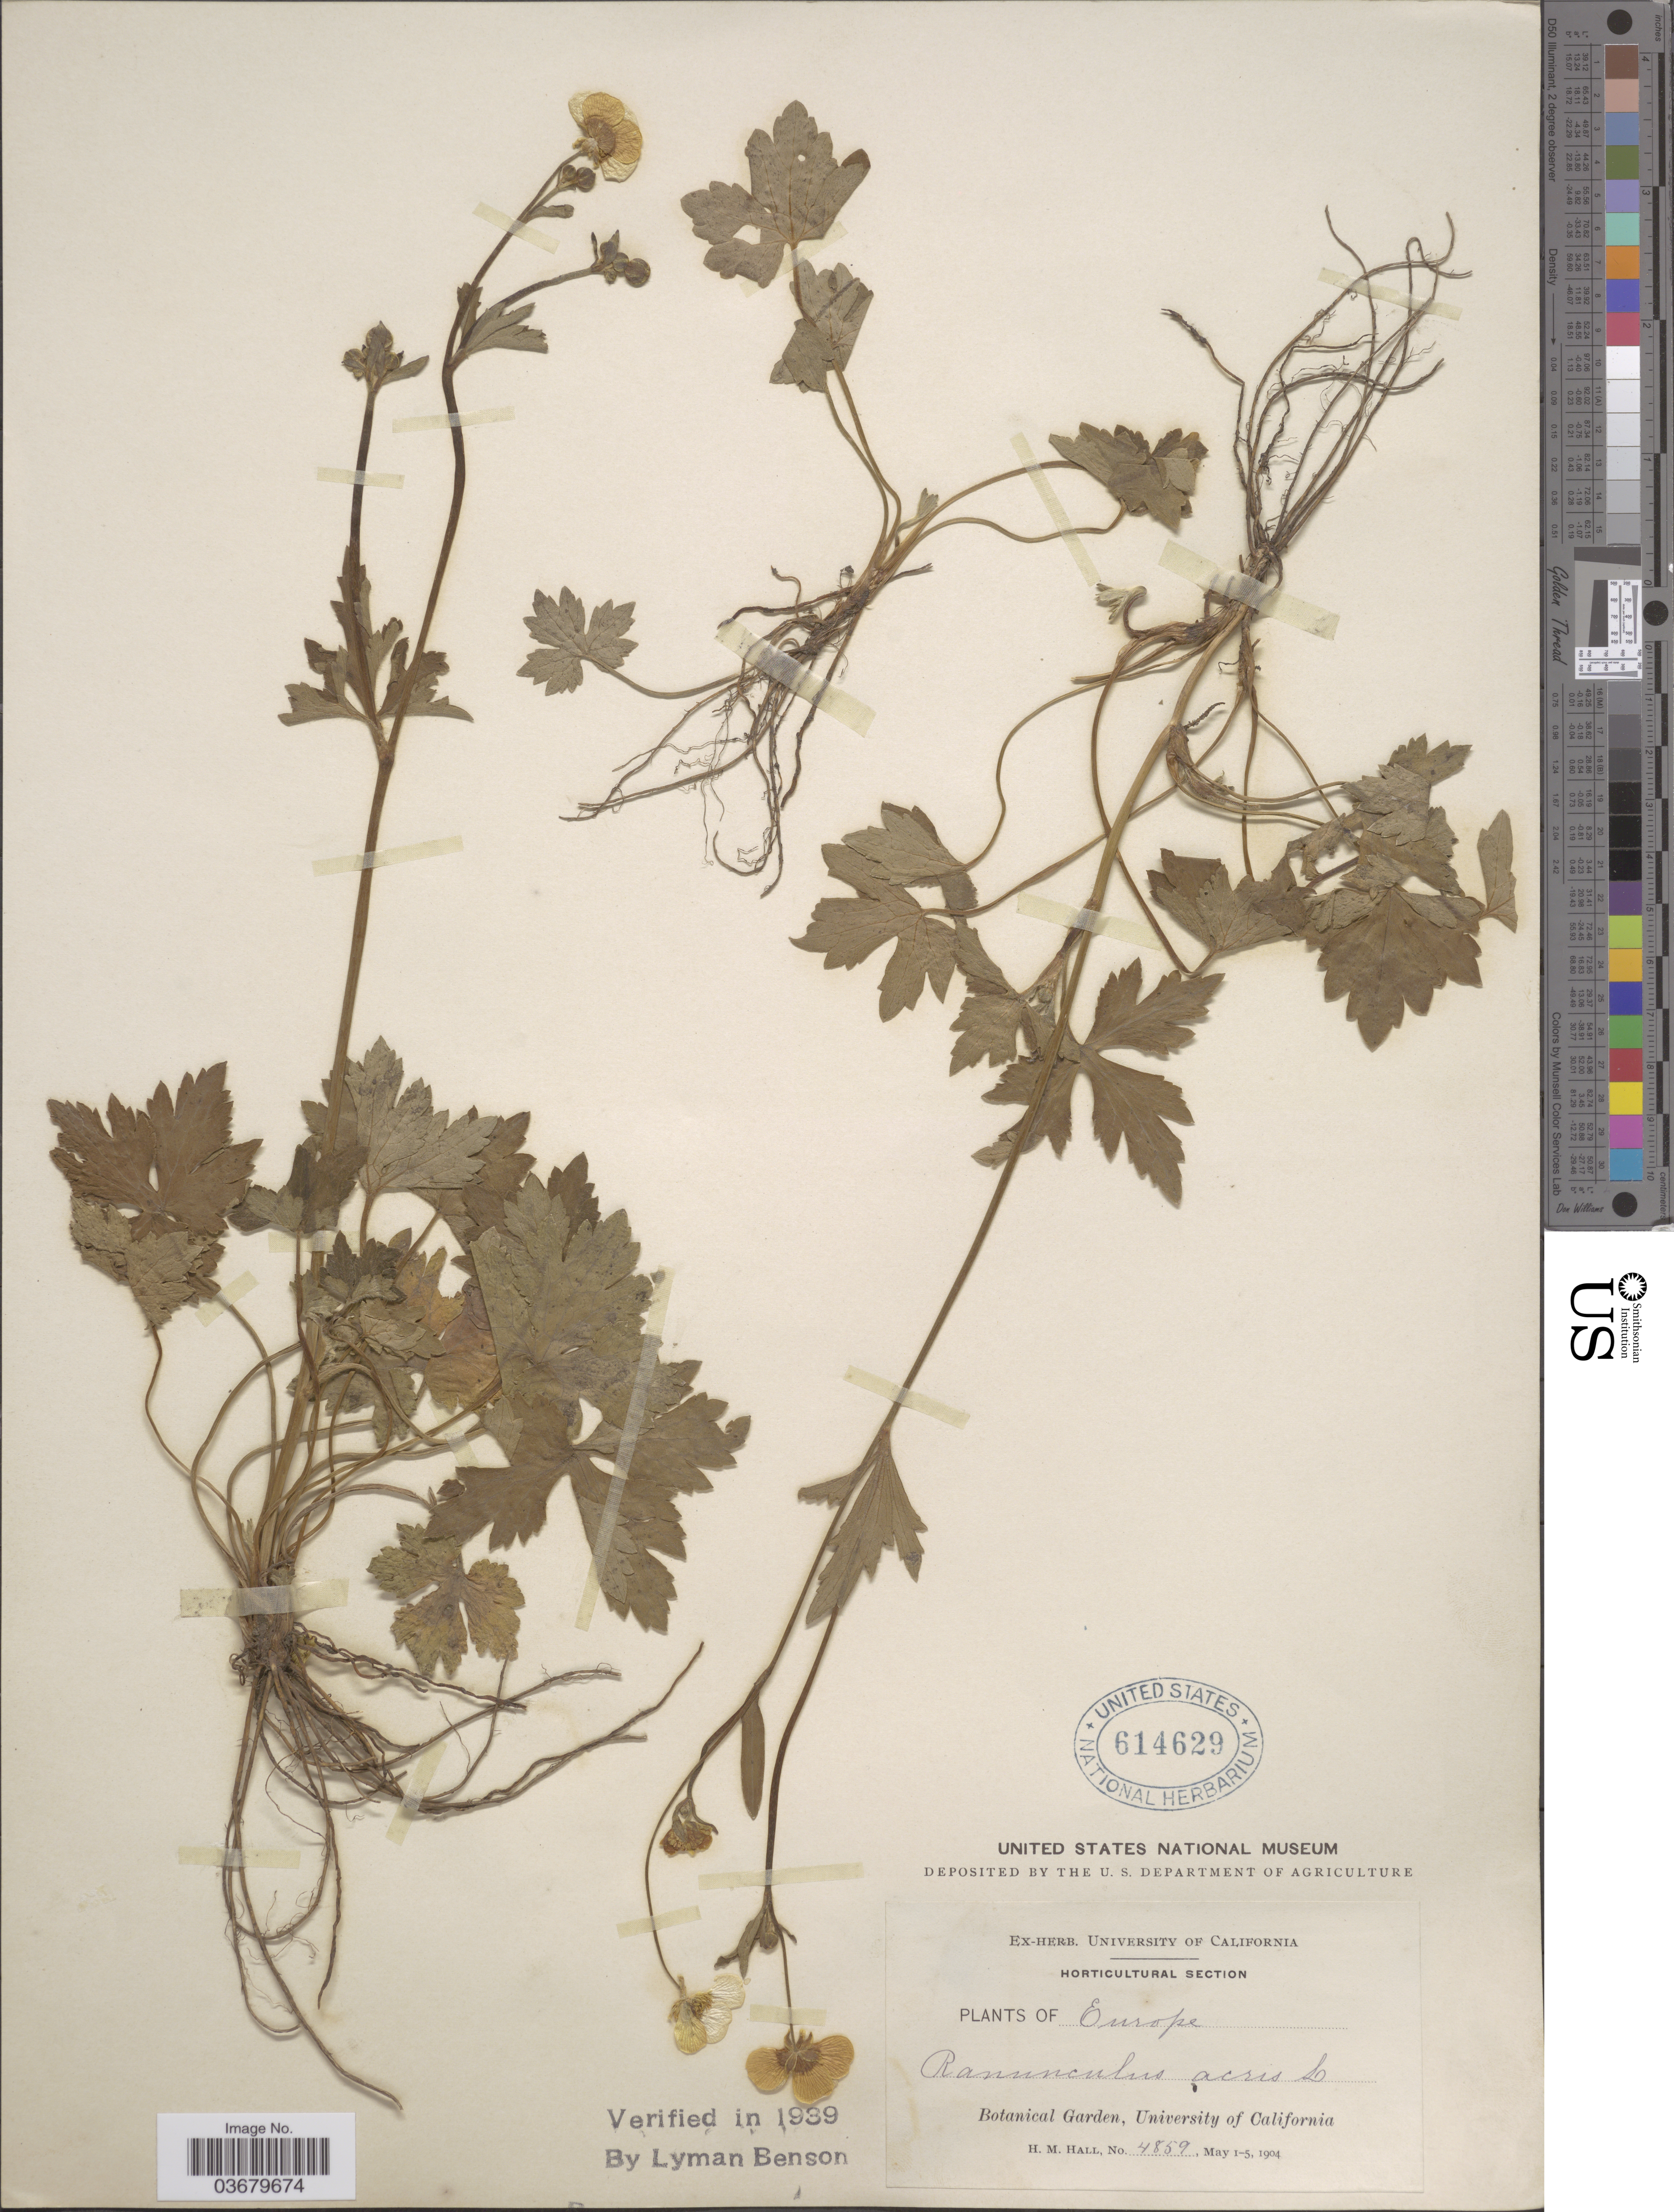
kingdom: Plantae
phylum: Tracheophyta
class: Magnoliopsida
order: Ranunculales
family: Ranunculaceae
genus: Ranunculus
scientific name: Ranunculus acris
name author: L.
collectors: H. M. Hall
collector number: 4859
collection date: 1904-05-01/1904-05-05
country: United States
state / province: California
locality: Botanical Garden, University of California.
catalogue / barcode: US 614629